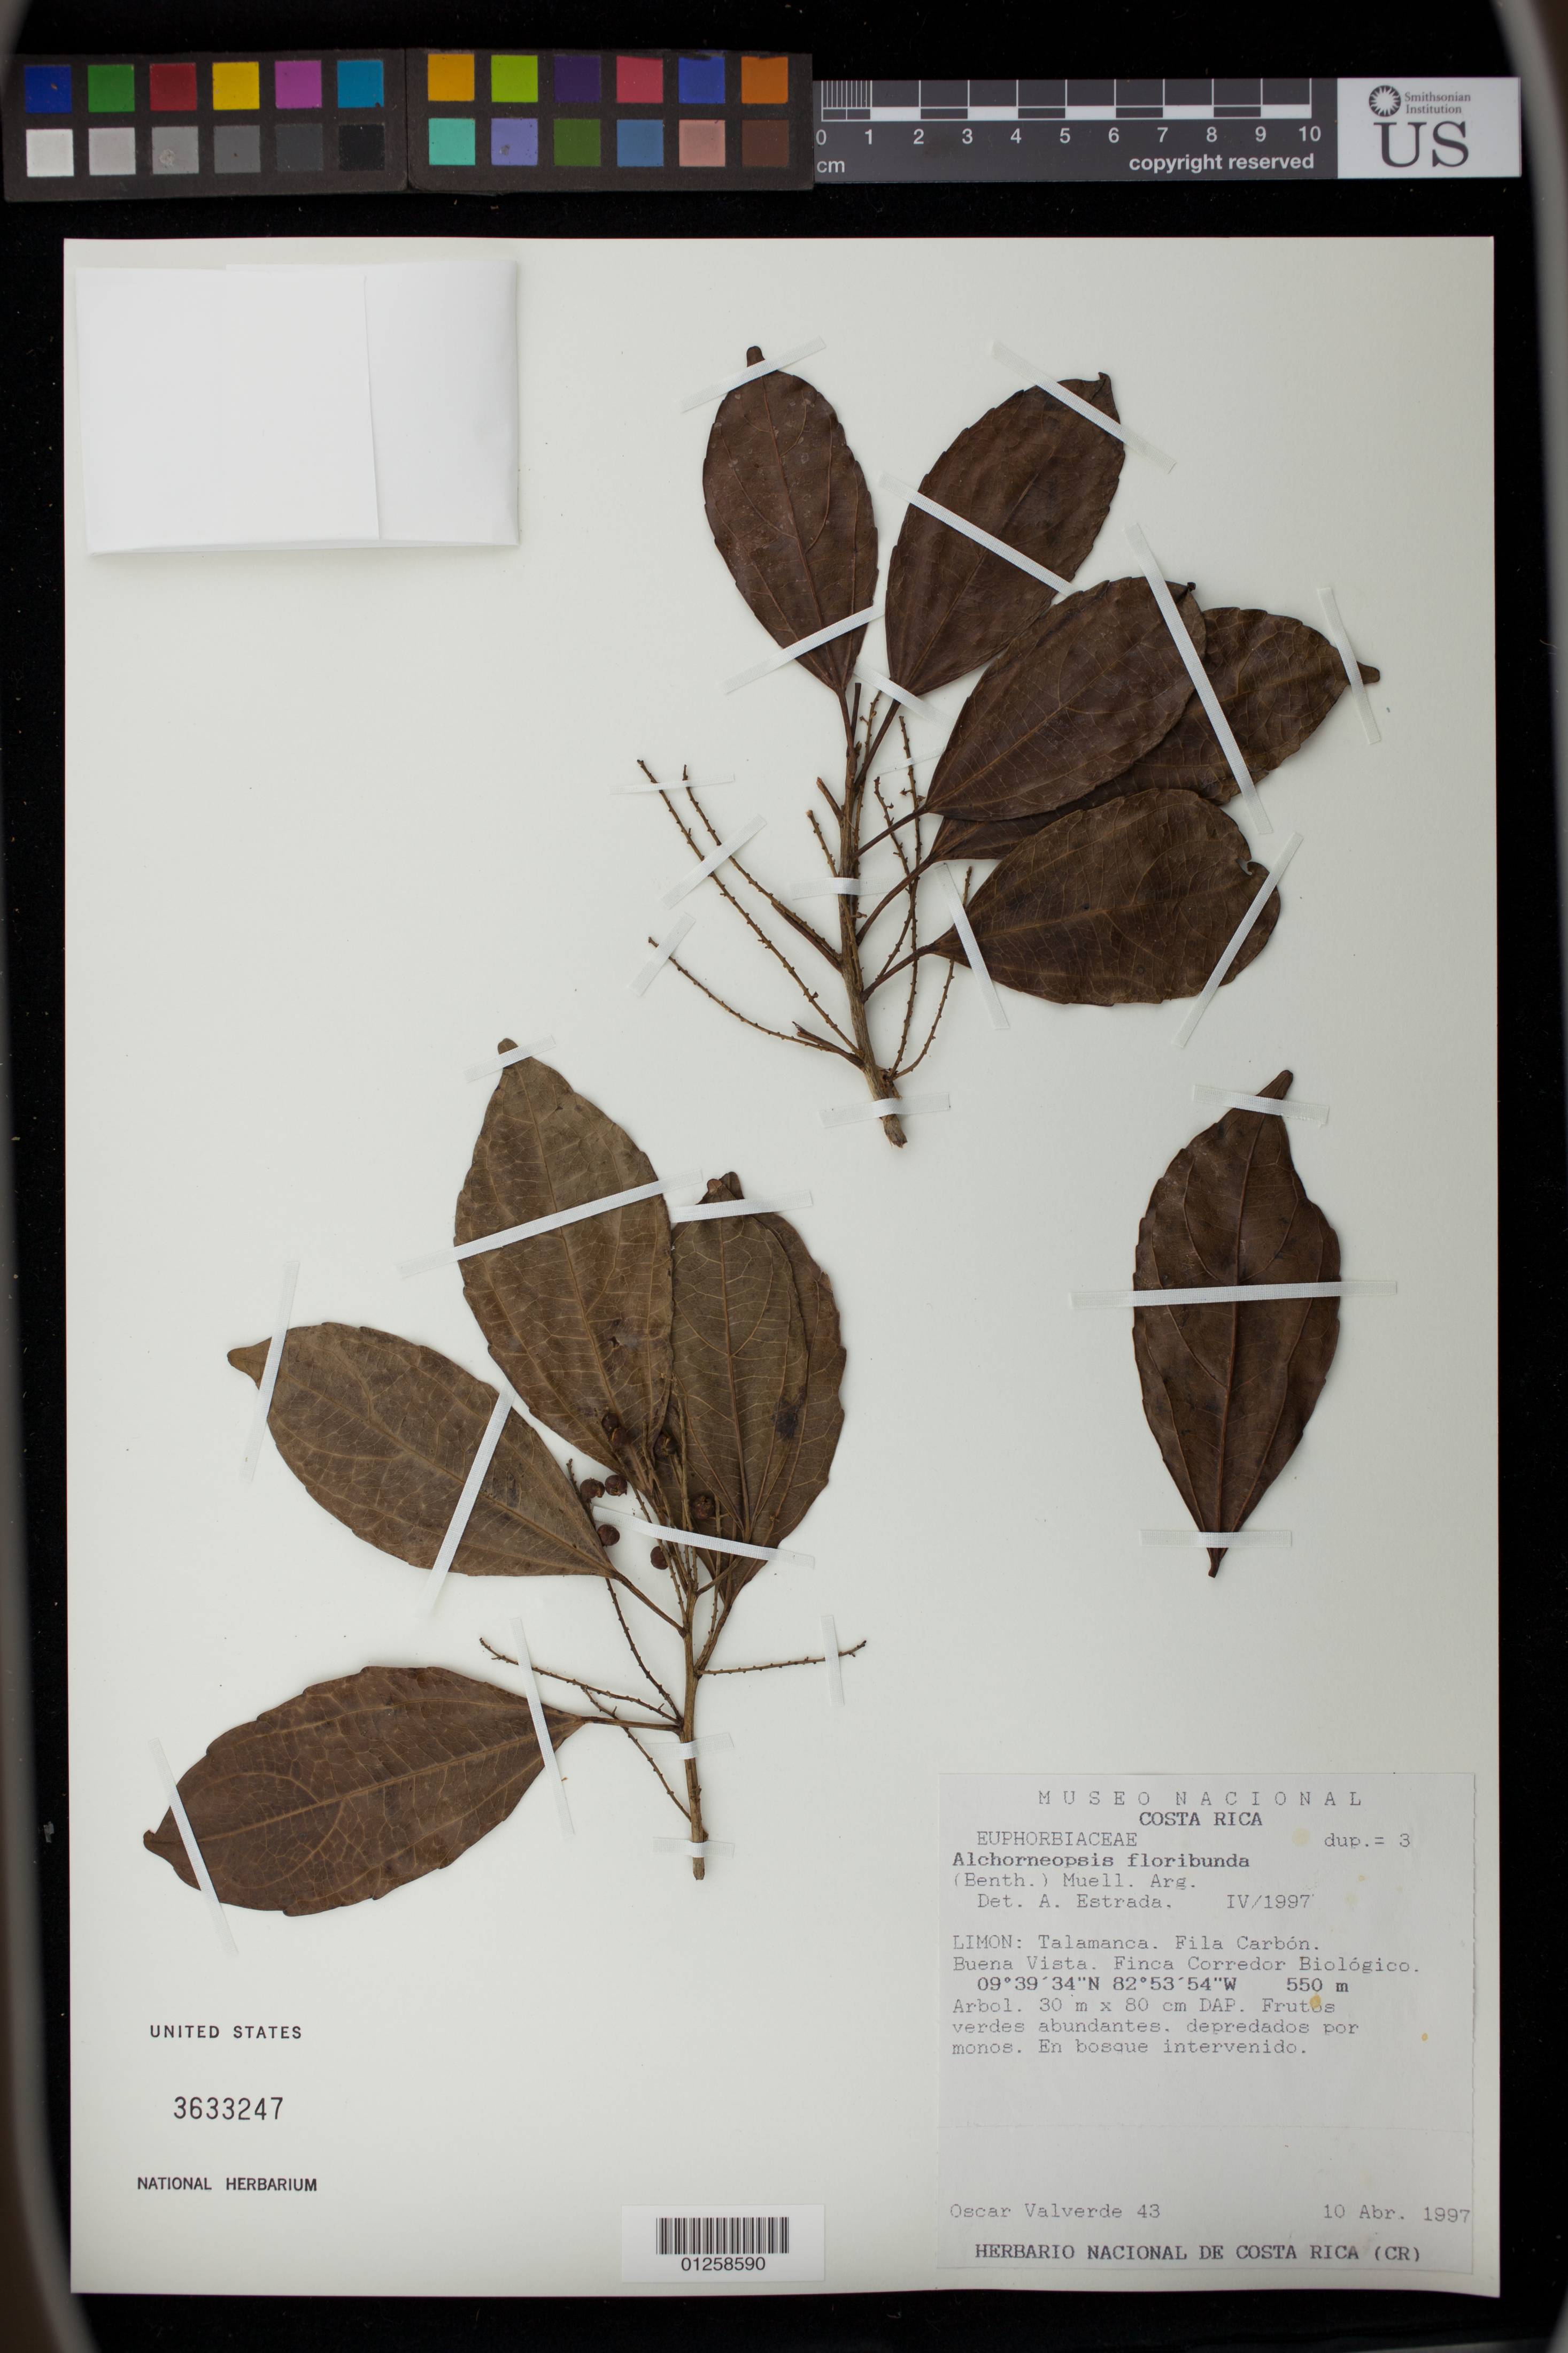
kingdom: Plantae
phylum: Tracheophyta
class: Magnoliopsida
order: Malpighiales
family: Euphorbiaceae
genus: Alchorneopsis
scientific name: Alchorneopsis floribunda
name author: (Benth.) Müll. Arg.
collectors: O. Valverde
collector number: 43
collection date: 1997-04-10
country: Costa Rica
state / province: Limon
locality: Talamanca. Fila Carbon. Buena Vista. Finca Corredor Biologico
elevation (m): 550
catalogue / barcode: US 3633247